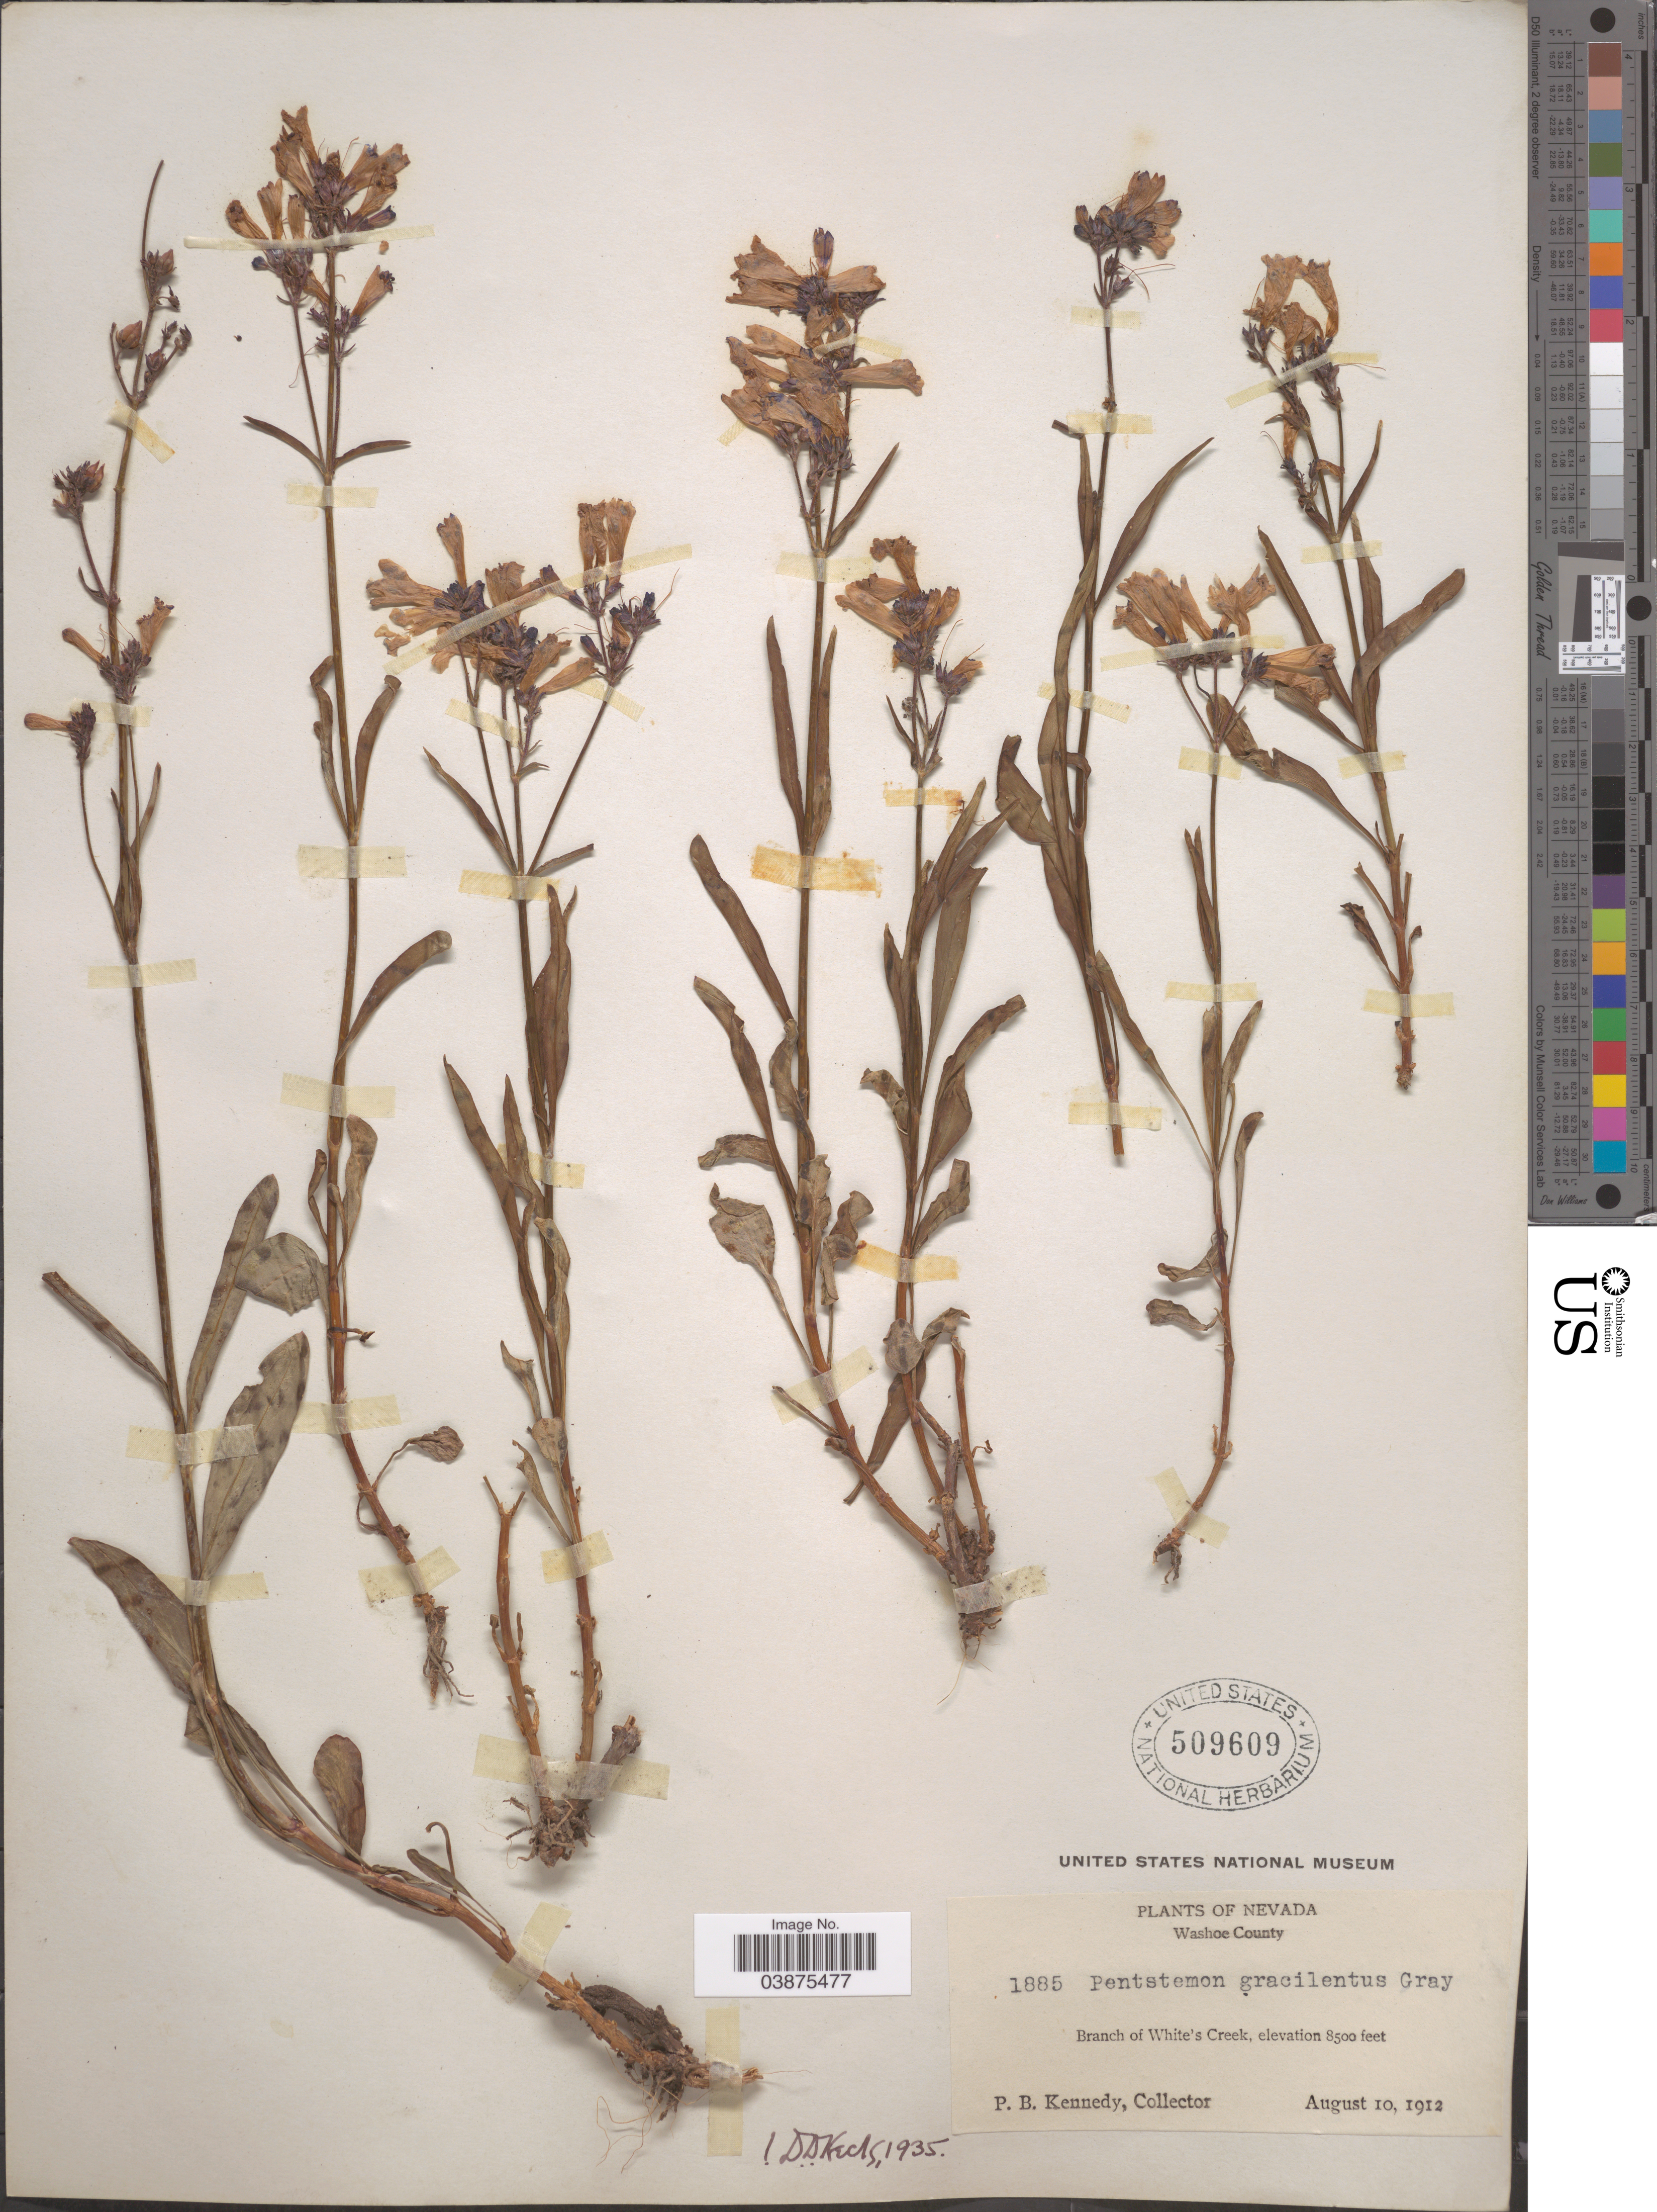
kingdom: Plantae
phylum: Tracheophyta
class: Magnoliopsida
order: Lamiales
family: Plantaginaceae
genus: Penstemon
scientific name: Penstemon gracilentus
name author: A. Gray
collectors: P. B. Kennedy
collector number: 1885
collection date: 1915-08-10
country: United States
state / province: Nevada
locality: Washoe County. Branch of White's Creek.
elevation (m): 2591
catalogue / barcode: US 509609